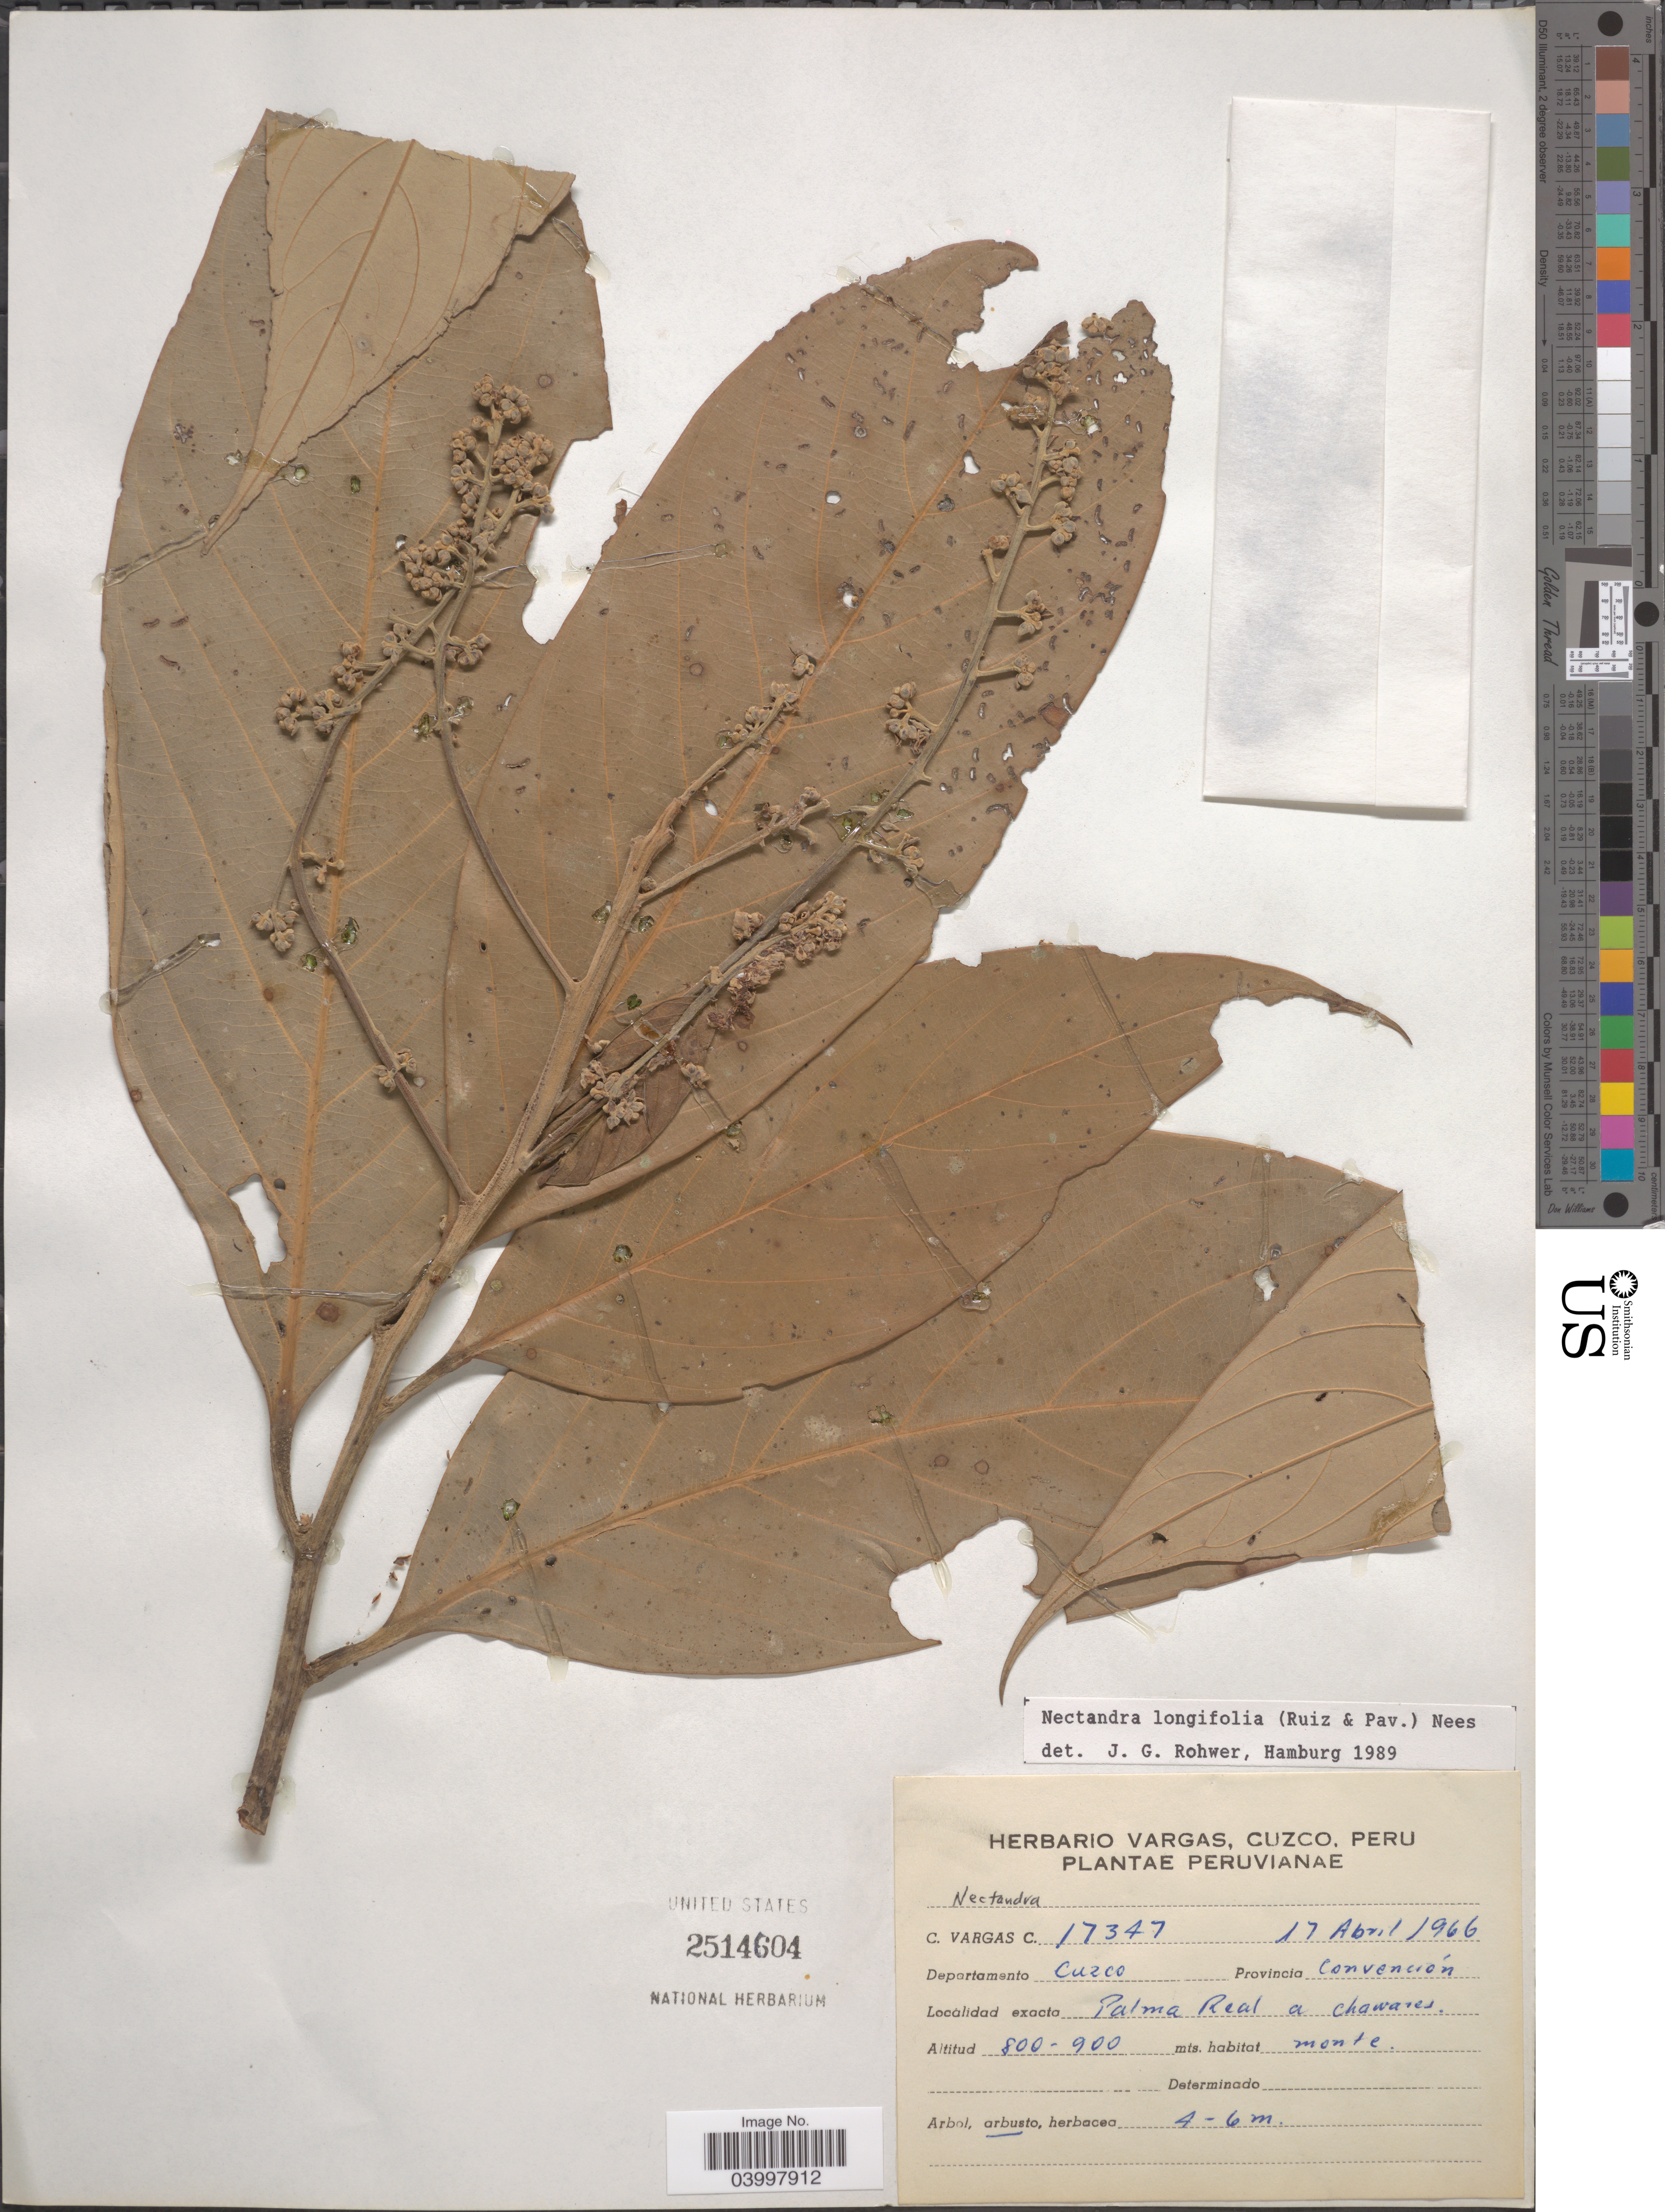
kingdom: Plantae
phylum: Tracheophyta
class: Magnoliopsida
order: Laurales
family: Lauraceae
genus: Nectandra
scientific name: Nectandra longifolia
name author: (Ruiz & Pav.) Nees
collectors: C. Vargas Calderón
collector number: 17347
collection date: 1966-04-17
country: Peru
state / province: Cusco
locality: Departamento Cuzco. Provincia Convención. Palma Real a chawares.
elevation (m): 800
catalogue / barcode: US 2514604